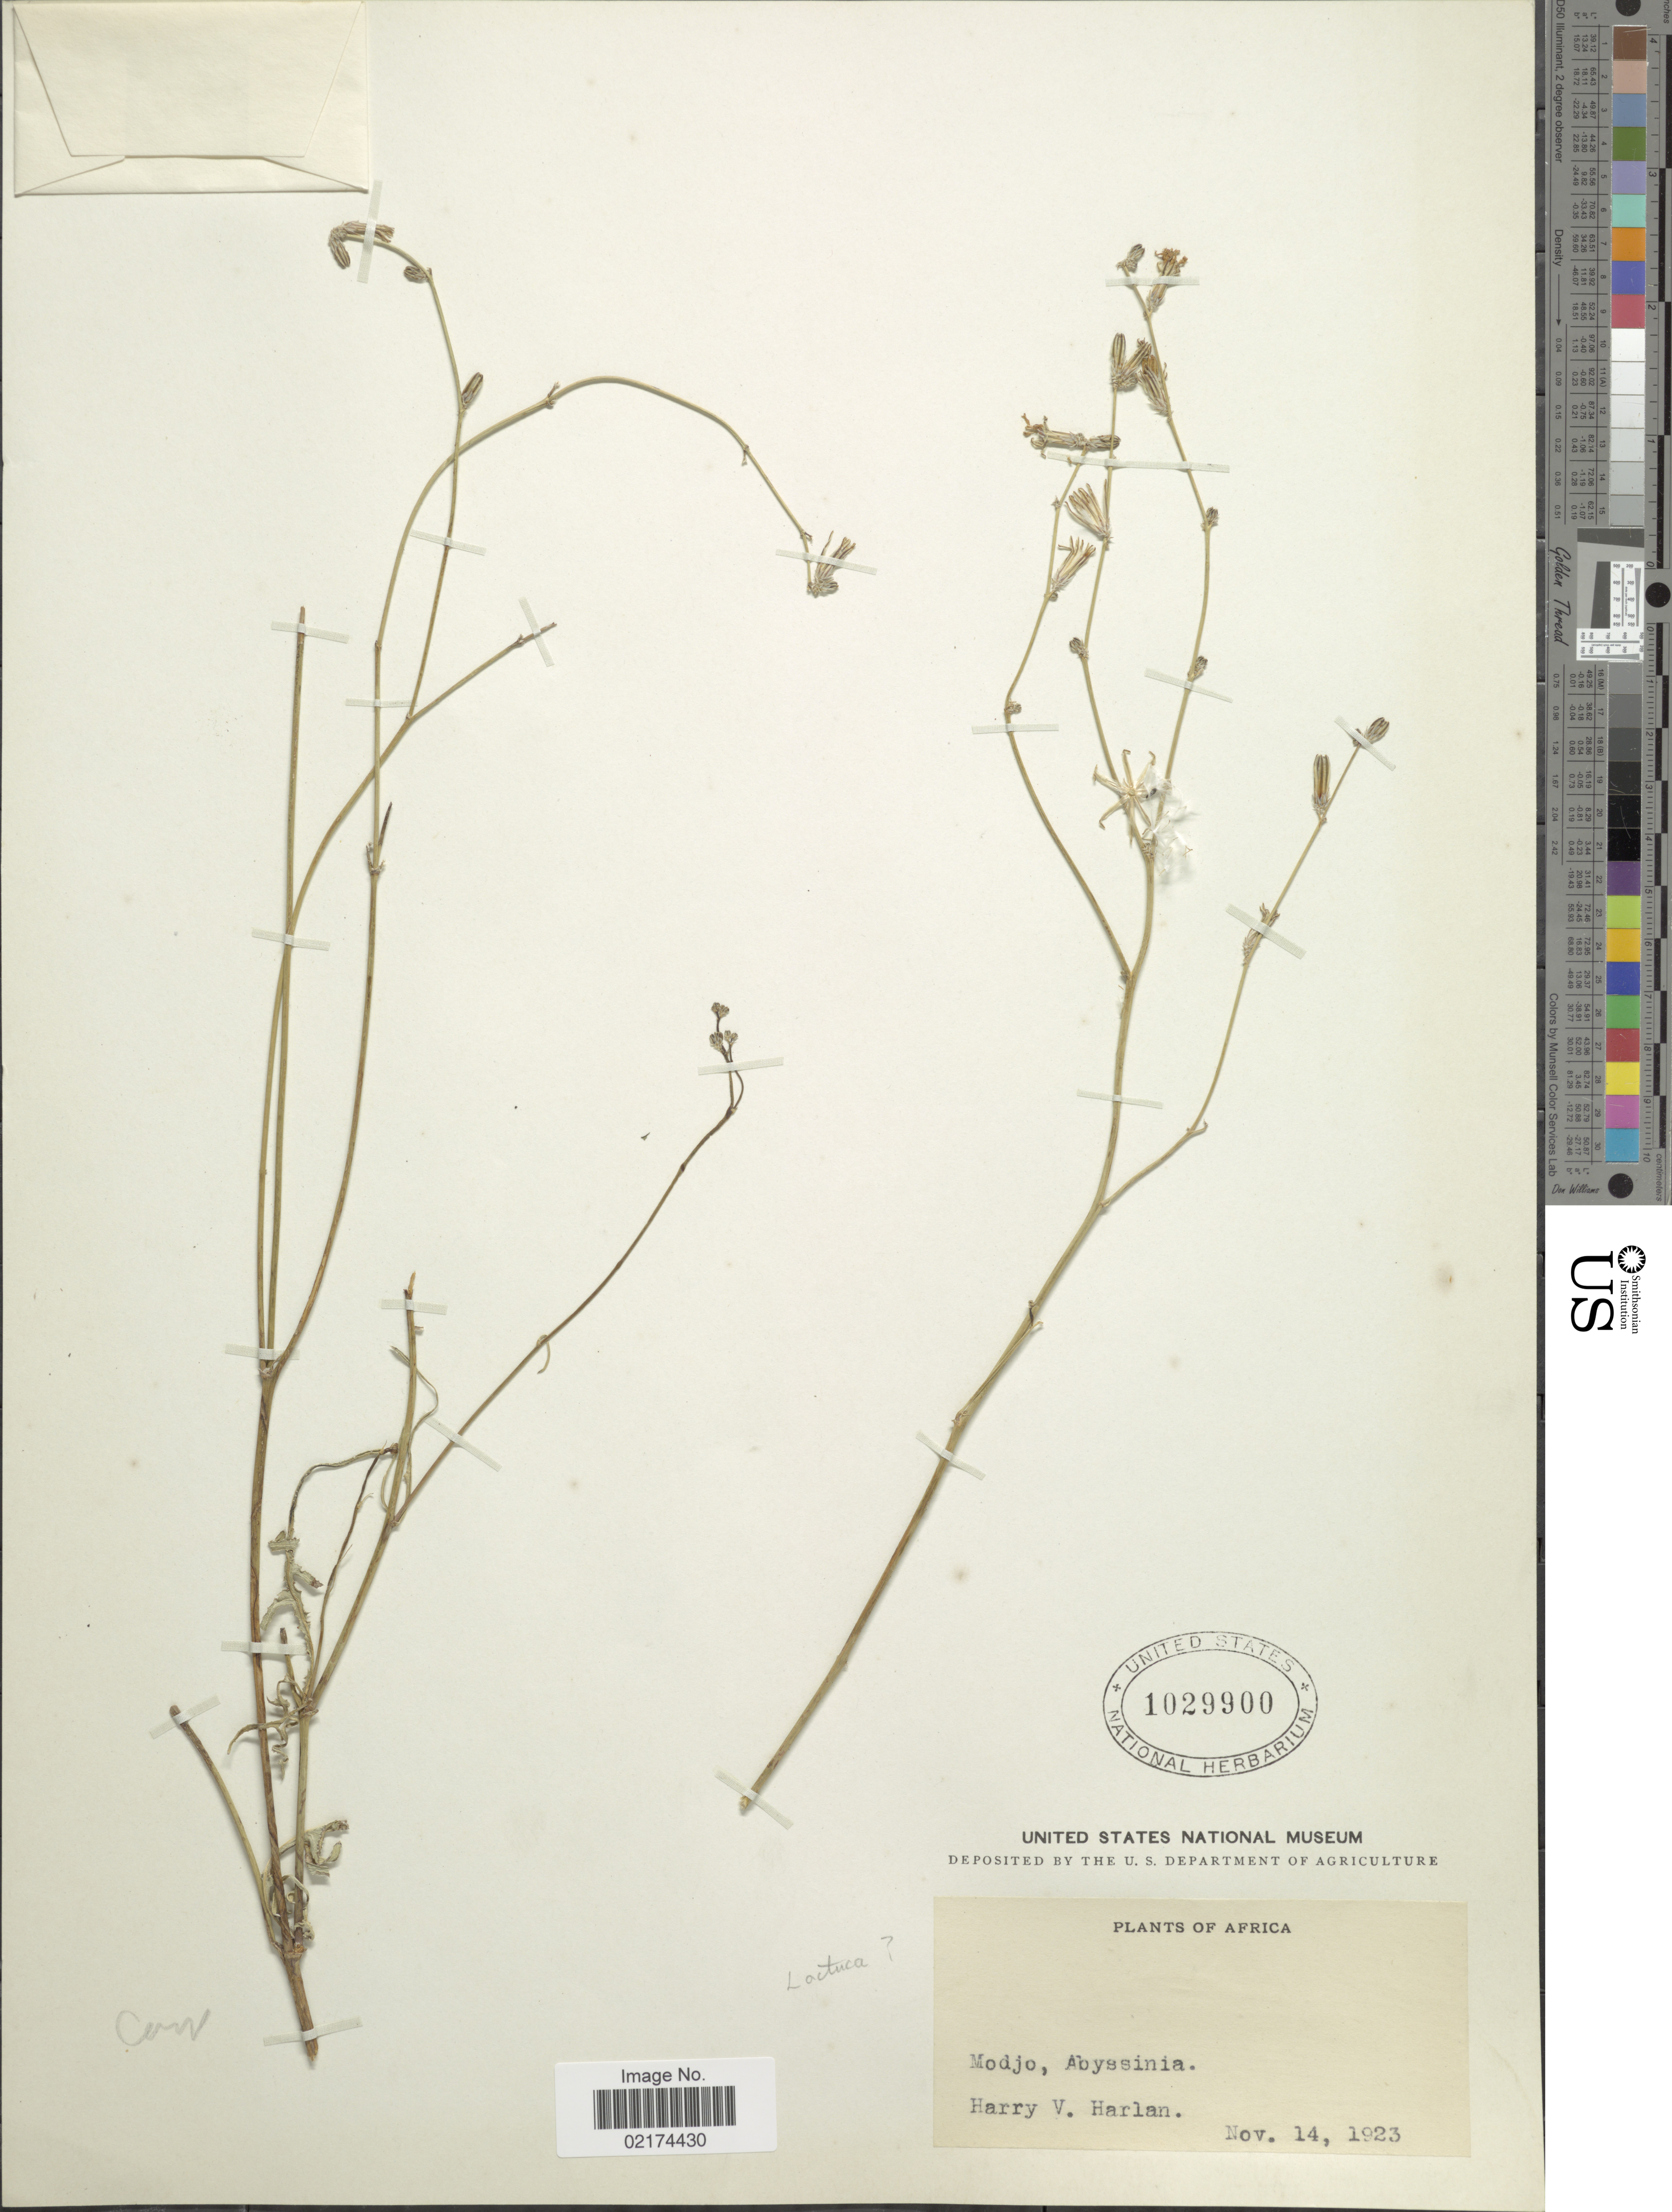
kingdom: Plantae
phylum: Tracheophyta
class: Magnoliopsida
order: Asterales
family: Asteraceae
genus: Lactuca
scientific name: Lactuca sp.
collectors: H. Harlan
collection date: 1923-11-14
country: Eritrea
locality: Modjo, Abyssinia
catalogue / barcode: US 1029900